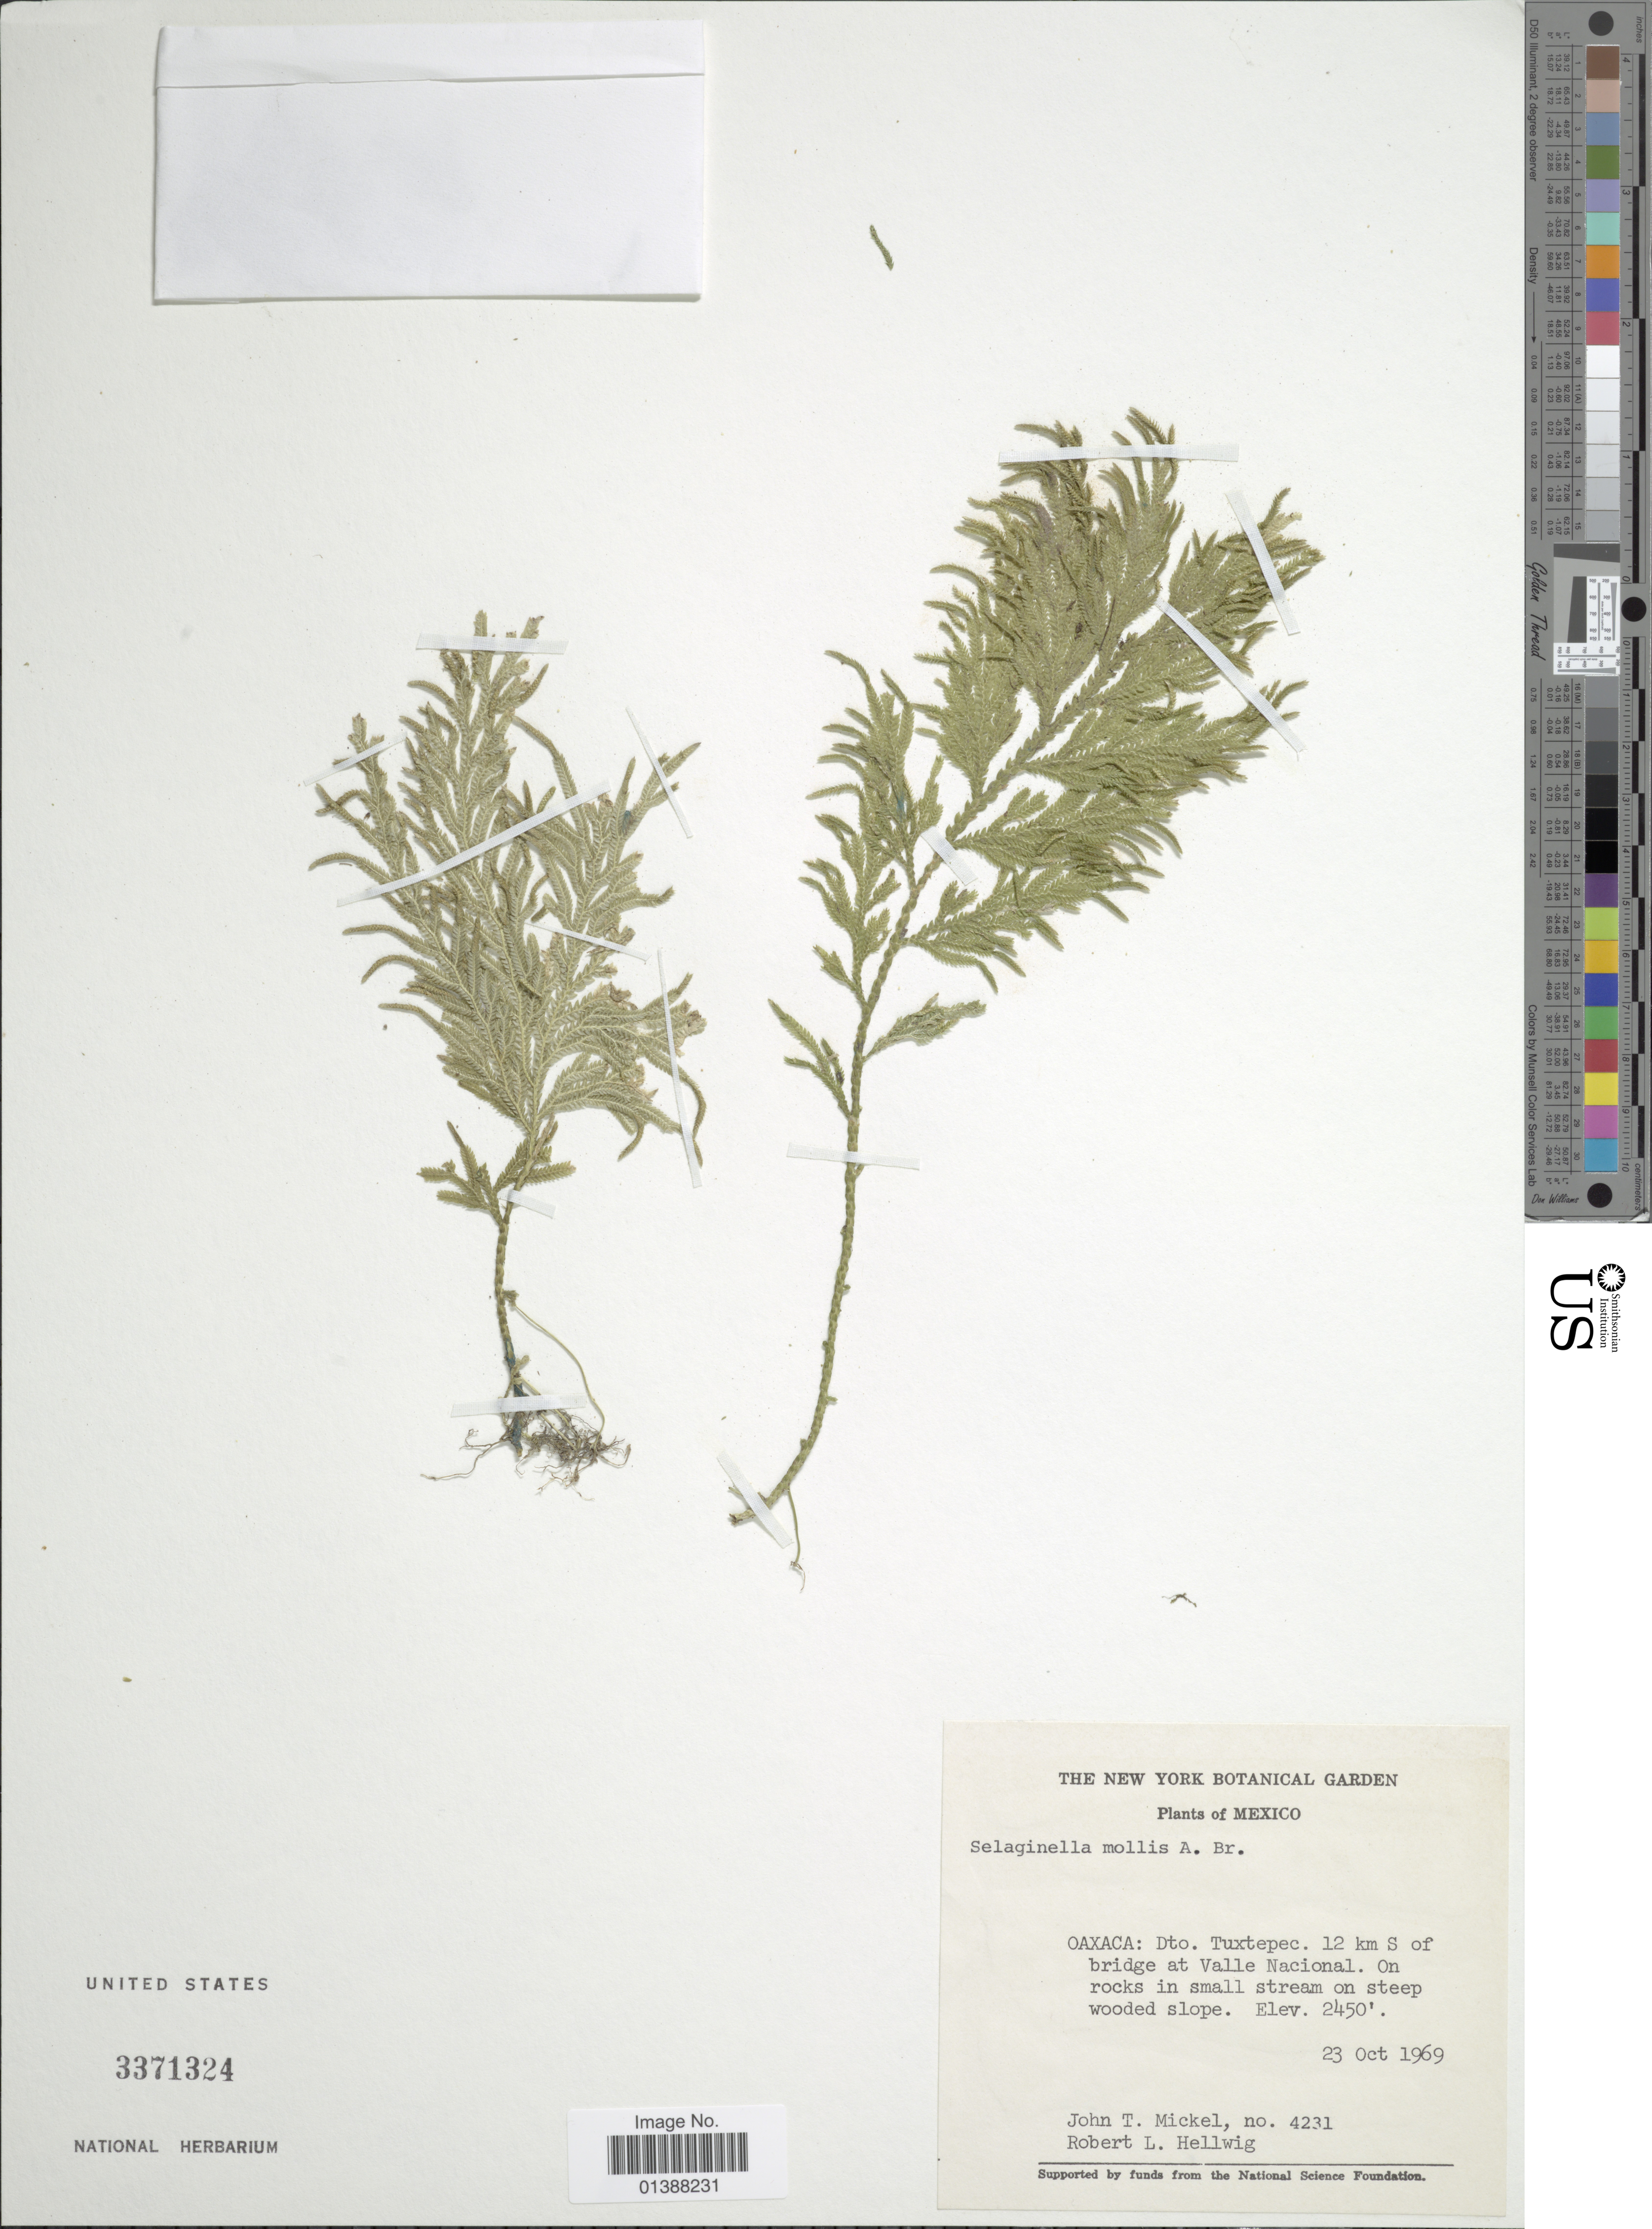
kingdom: Plantae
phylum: Tracheophyta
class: Lycopodiopsida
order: Selaginellales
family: Selaginellaceae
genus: Selaginella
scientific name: Selaginella mollis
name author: A. Braun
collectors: J. T. Mickel & R. Hellwig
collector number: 4231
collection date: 1969-10-23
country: Mexico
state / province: Oaxaca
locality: Dto Tuxtepec. 12 km S of bridge at Valle Nacional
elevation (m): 747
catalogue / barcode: US 3371324